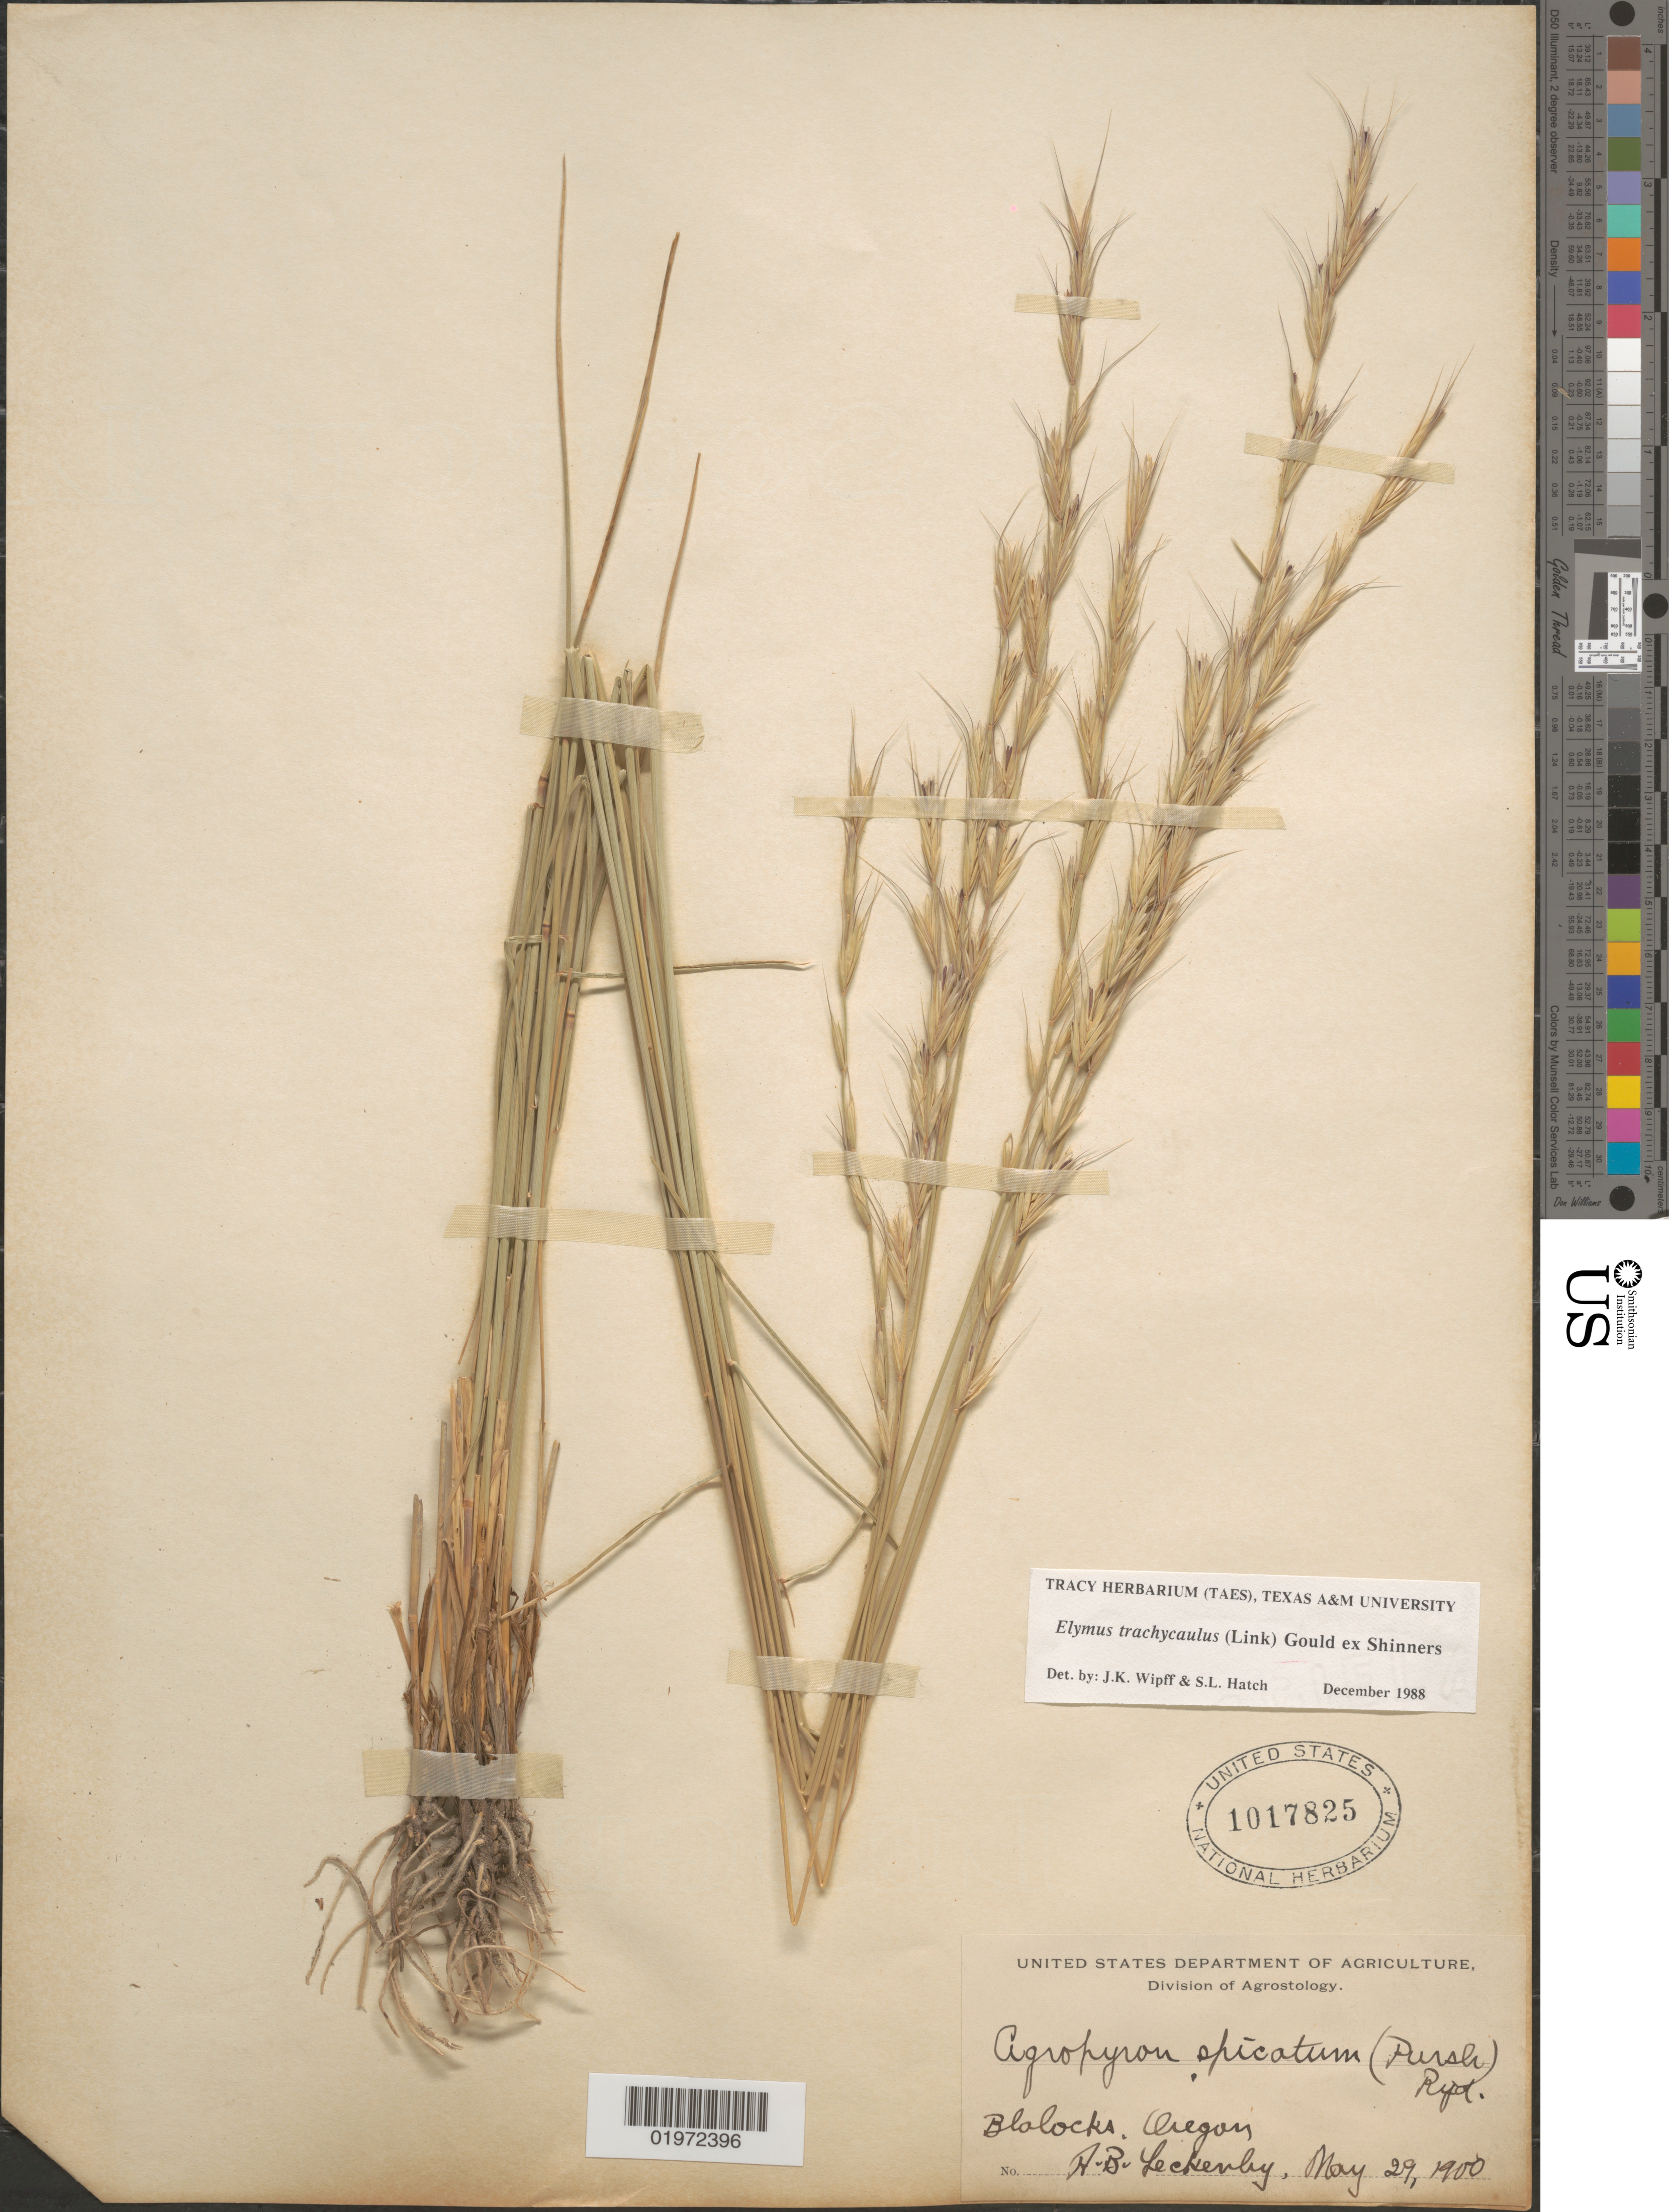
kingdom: Plantae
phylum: Tracheophyta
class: Liliopsida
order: Poales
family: Poaceae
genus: Elymus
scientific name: Elymus trachycaulus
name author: (Link) Gould ex Shinners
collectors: A. Leckenby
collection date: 1900-05-29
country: United States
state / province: Oregon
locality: Blolocks.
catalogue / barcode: US 1017825